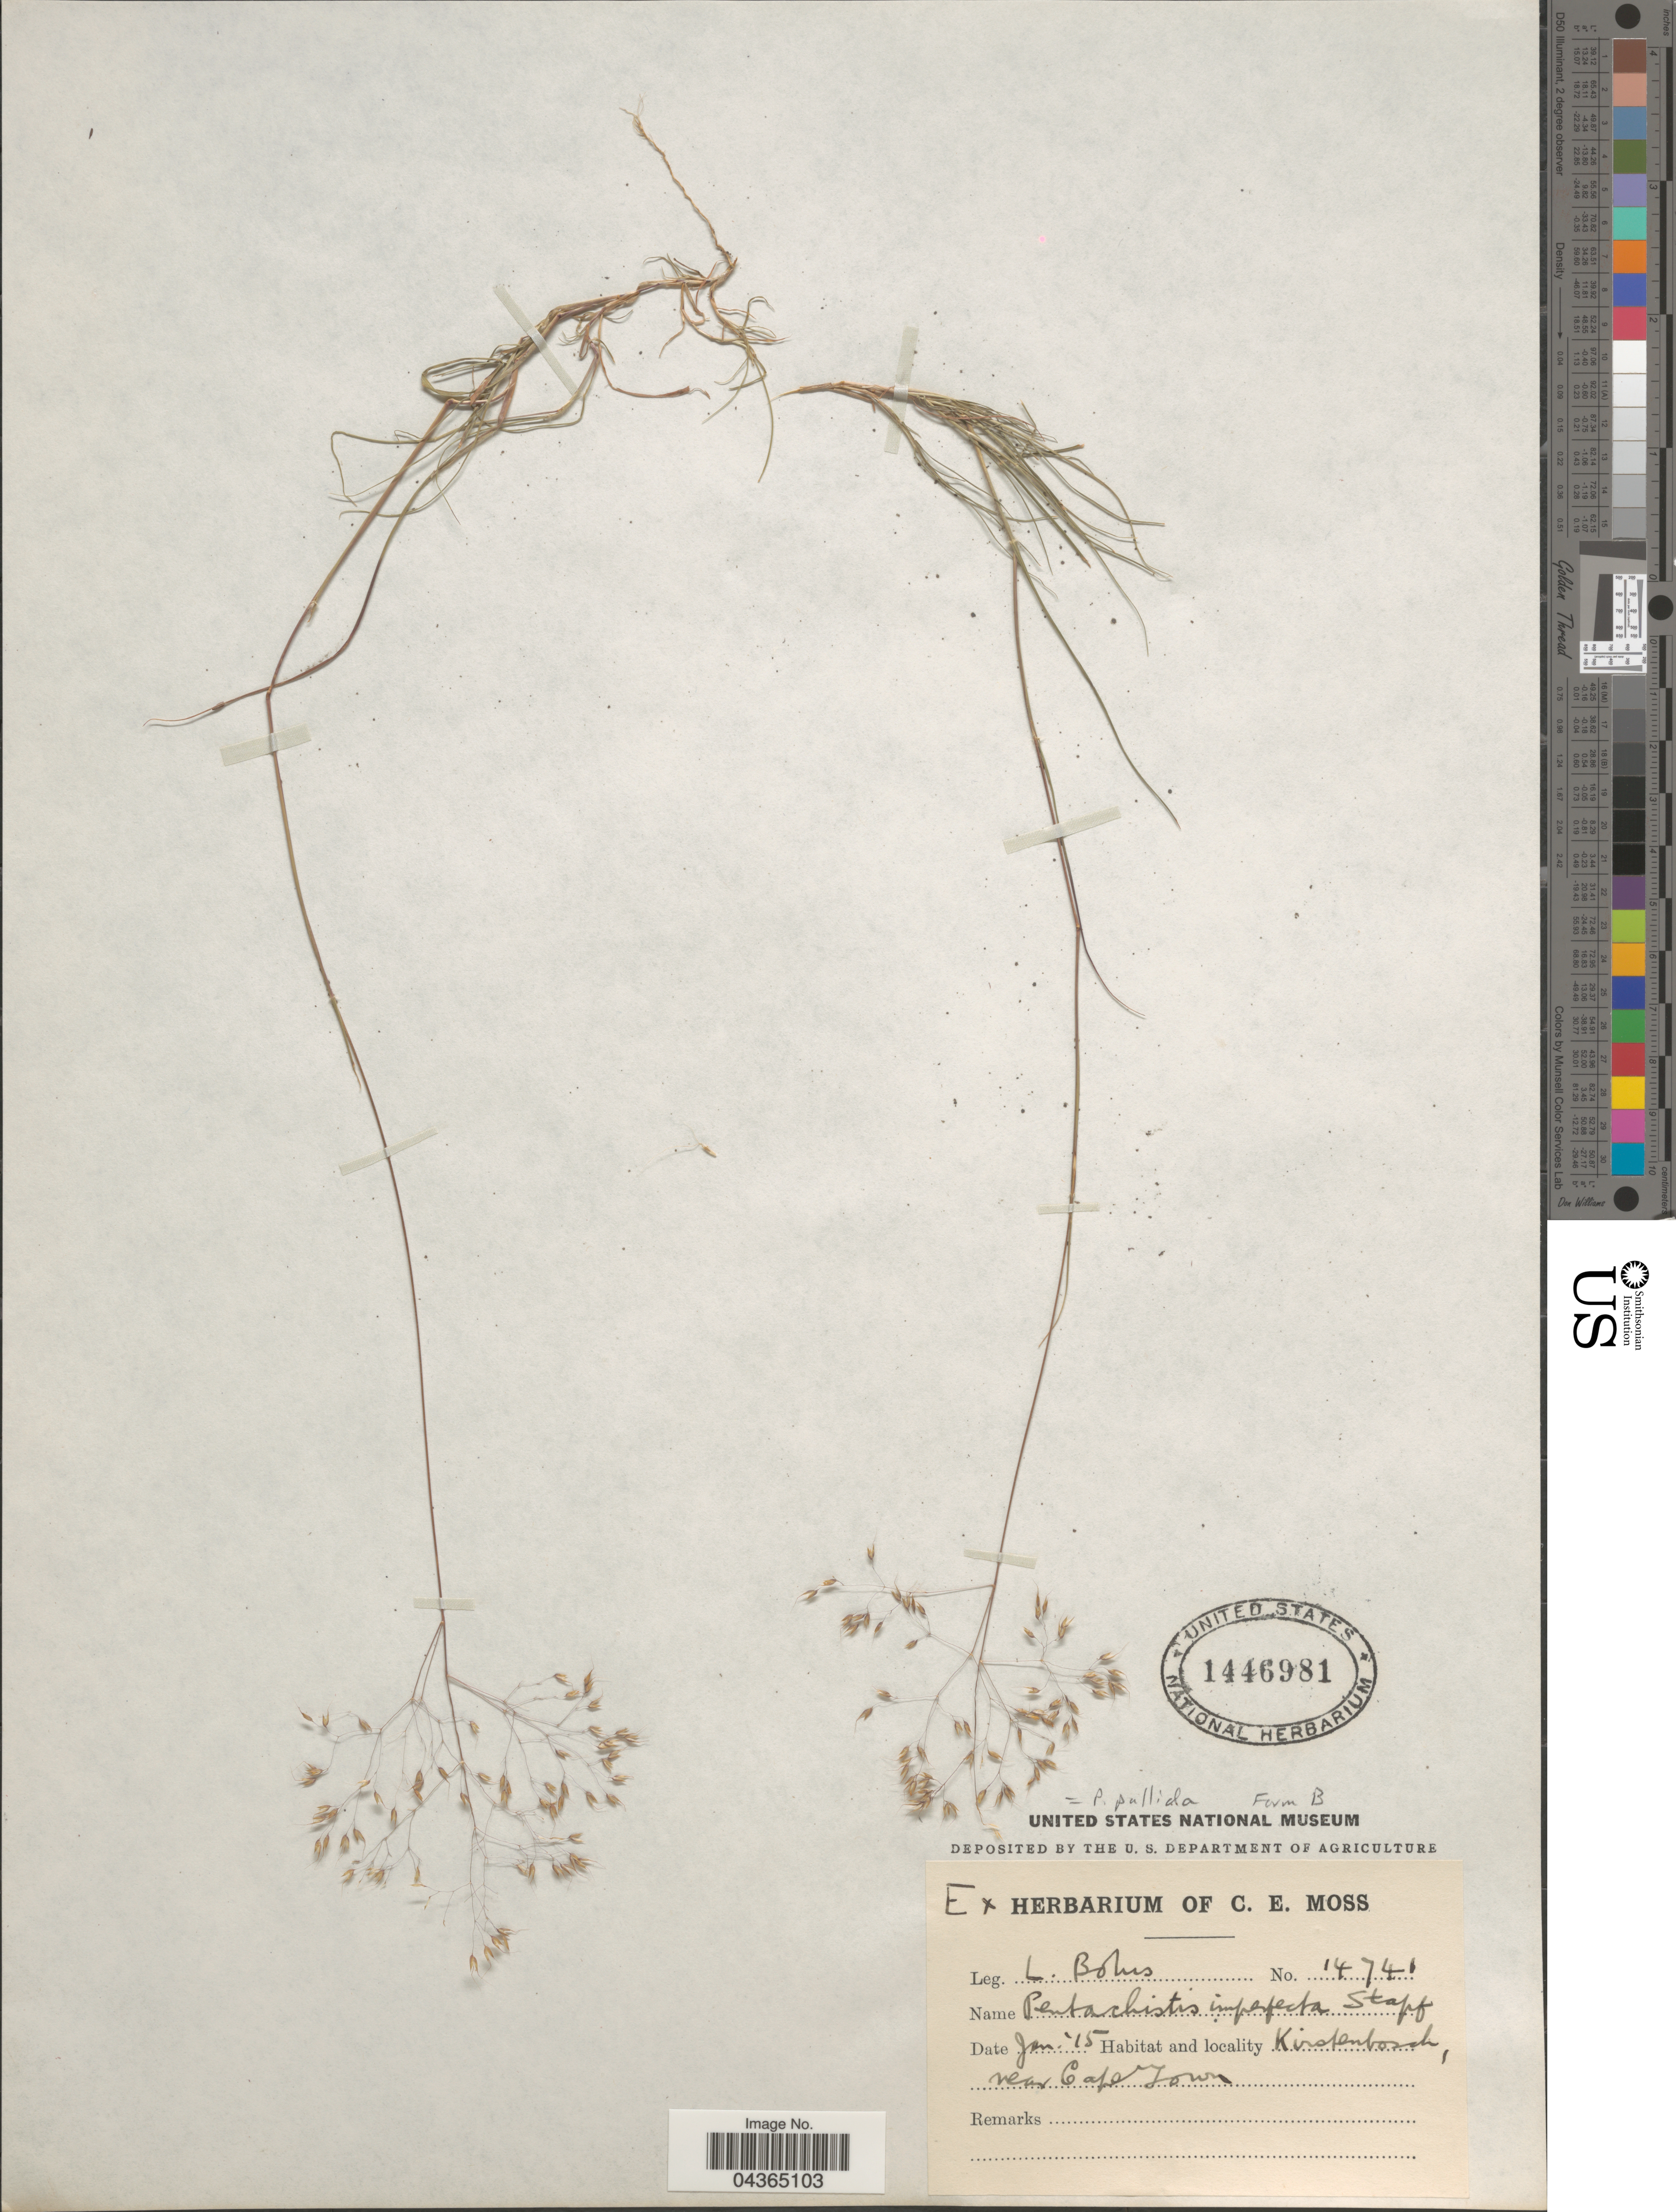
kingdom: Plantae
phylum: Tracheophyta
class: Liliopsida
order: Poales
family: Poaceae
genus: Pentameris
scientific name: Pentameris pallida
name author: (Thunb.) Galley & H.P. Linder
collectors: L. Bolus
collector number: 14741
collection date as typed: Transcribed d/m/y: /1/15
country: South Africa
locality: Kirstenbosch, near Cape Town.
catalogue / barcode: US 1446981